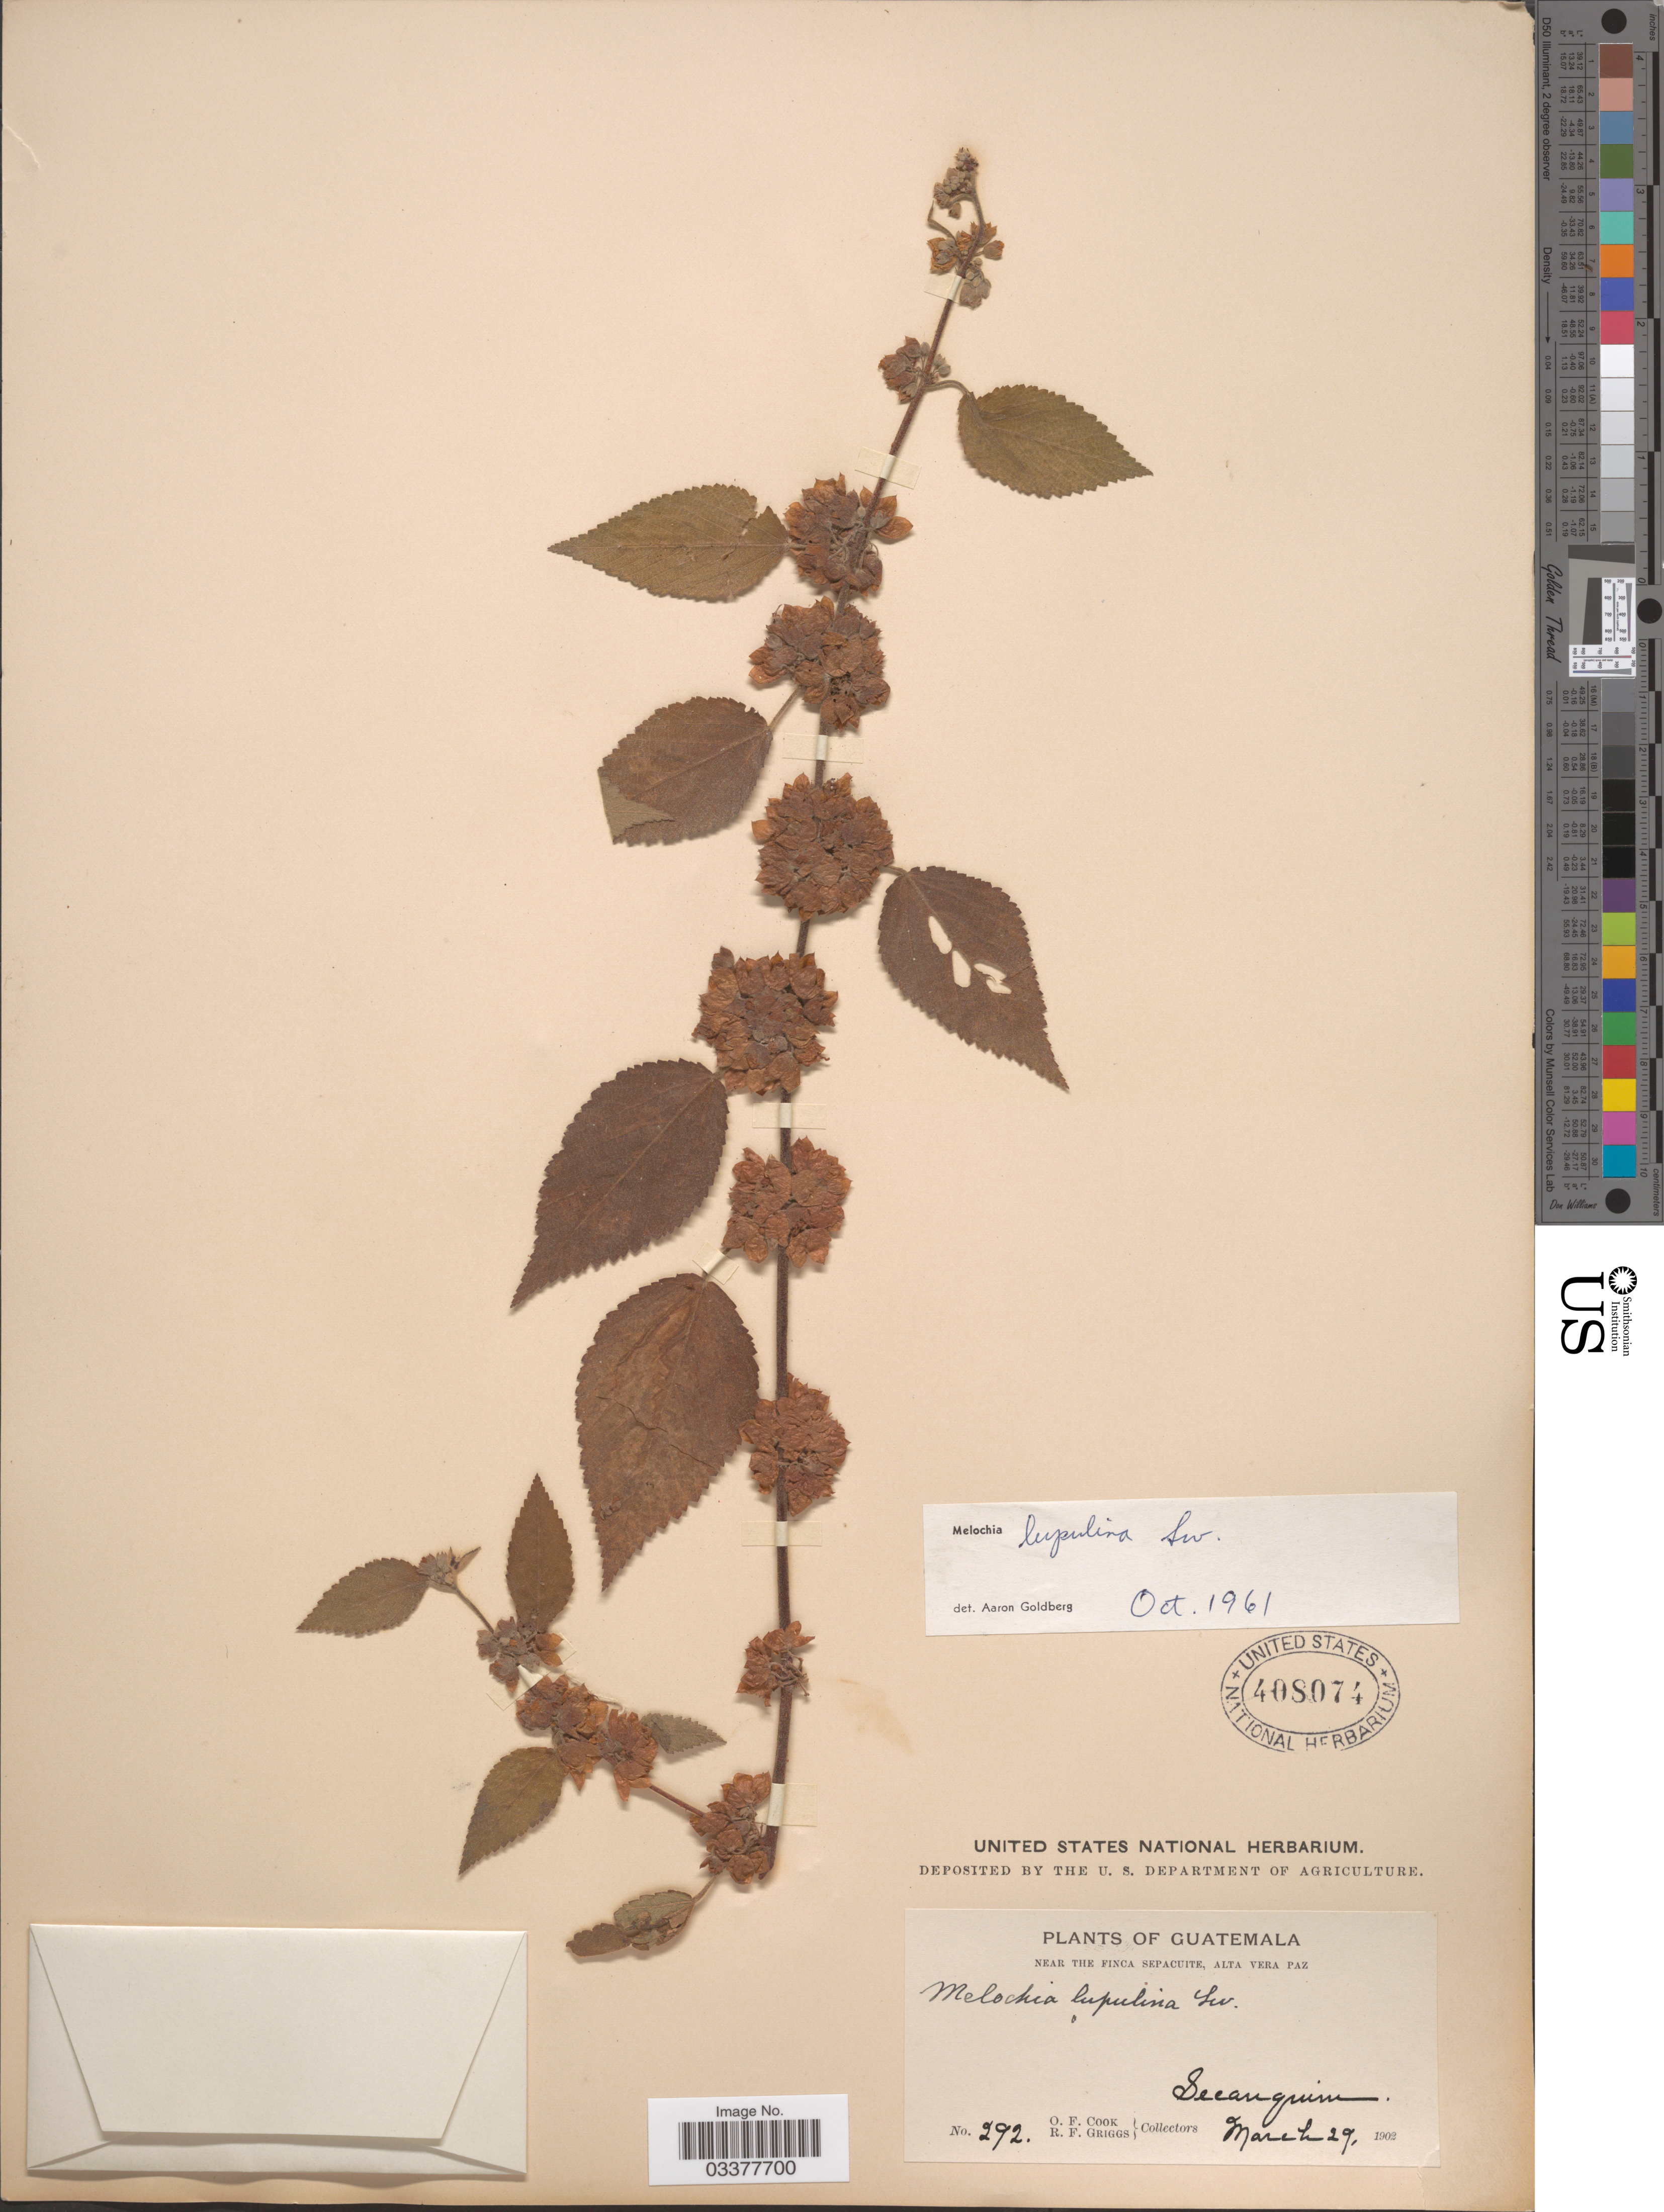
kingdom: Plantae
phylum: Tracheophyta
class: Magnoliopsida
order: Malvales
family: Malvaceae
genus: Melochia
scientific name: Melochia lupulina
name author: Sw.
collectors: O. F. Cook & R. F. Griggs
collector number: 292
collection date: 1902-03-29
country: Guatemala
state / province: Alta Verapaz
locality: Near the Finca Sepacuite, Alta Vera Paz. Secanquim.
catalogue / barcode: US 408074